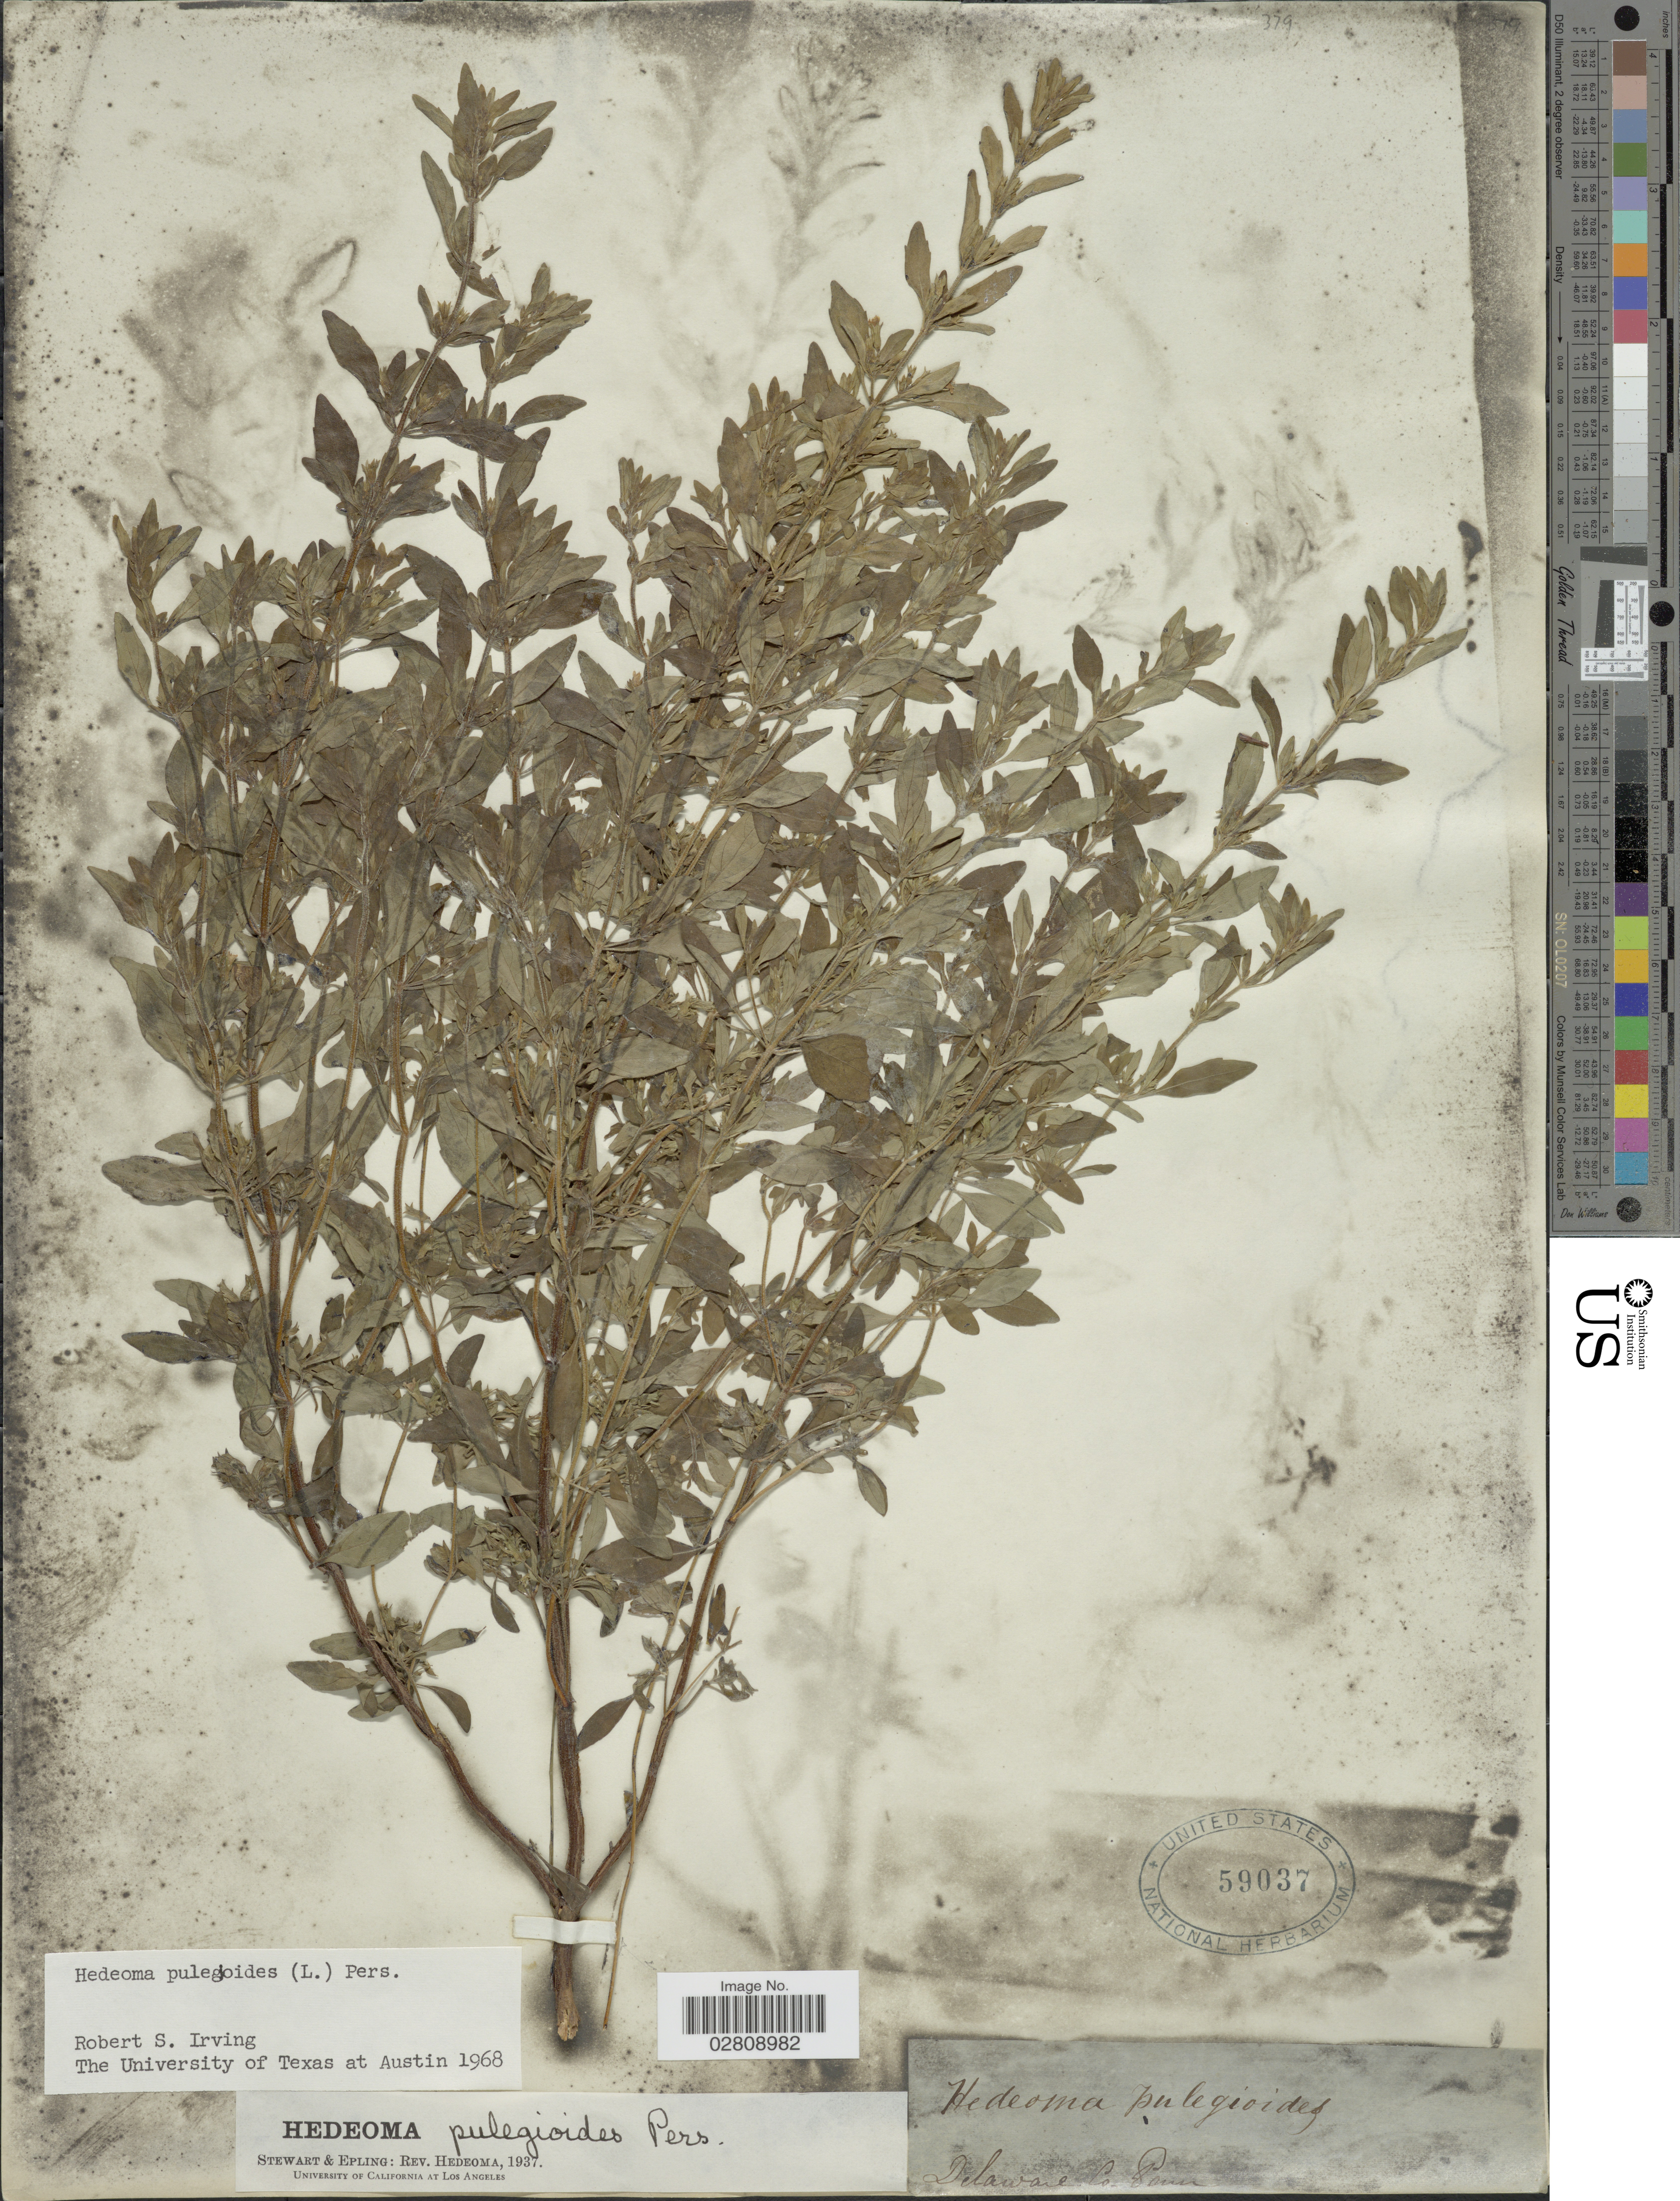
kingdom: Plantae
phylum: Tracheophyta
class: Magnoliopsida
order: Lamiales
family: Lamiaceae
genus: Hedeoma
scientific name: Hedeoma pulegioides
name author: (L.) Pers.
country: United States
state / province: Pennsylvania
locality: Delaware Co. Penn.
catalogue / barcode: US 59037